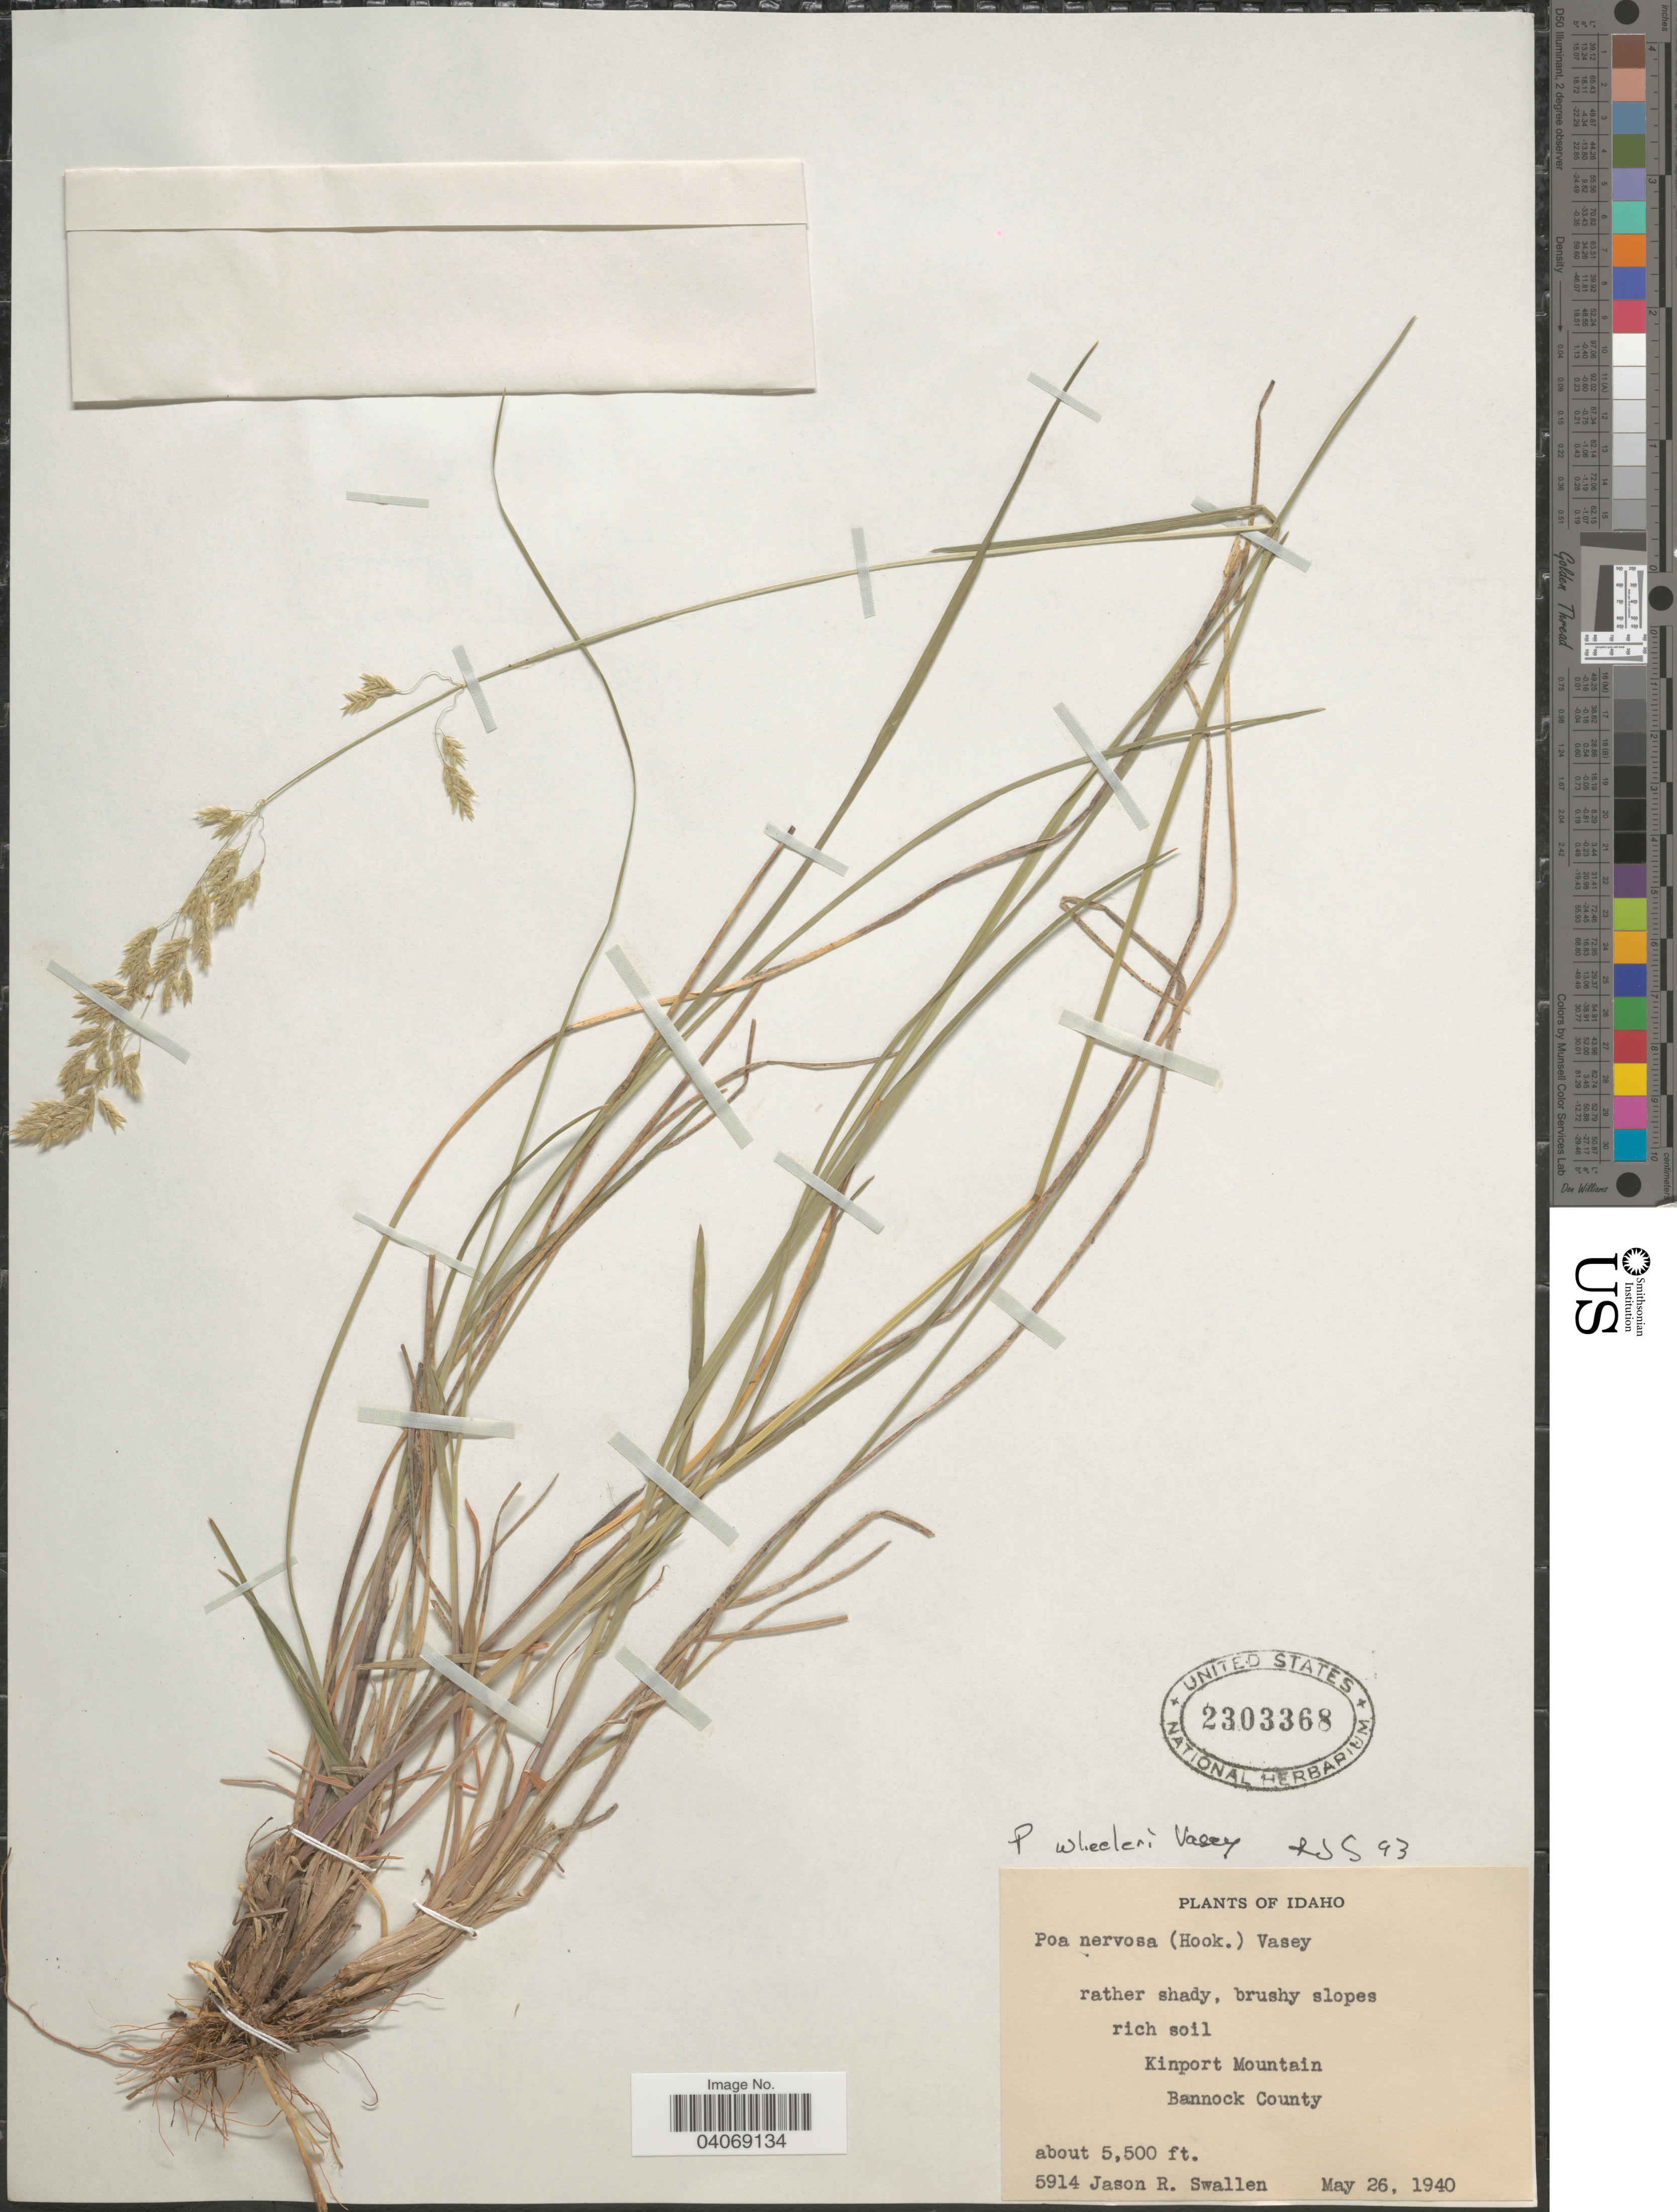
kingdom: Plantae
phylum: Tracheophyta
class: Liliopsida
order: Poales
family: Poaceae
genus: Poa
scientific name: Poa wheeleri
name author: Vasey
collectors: J. R. Swallen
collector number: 5914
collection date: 1940-05-26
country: United States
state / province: Idaho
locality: Rather shady, brushy slope. Rich soil. Kinport Mountain. Bannock County.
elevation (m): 1676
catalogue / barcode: US 2303368